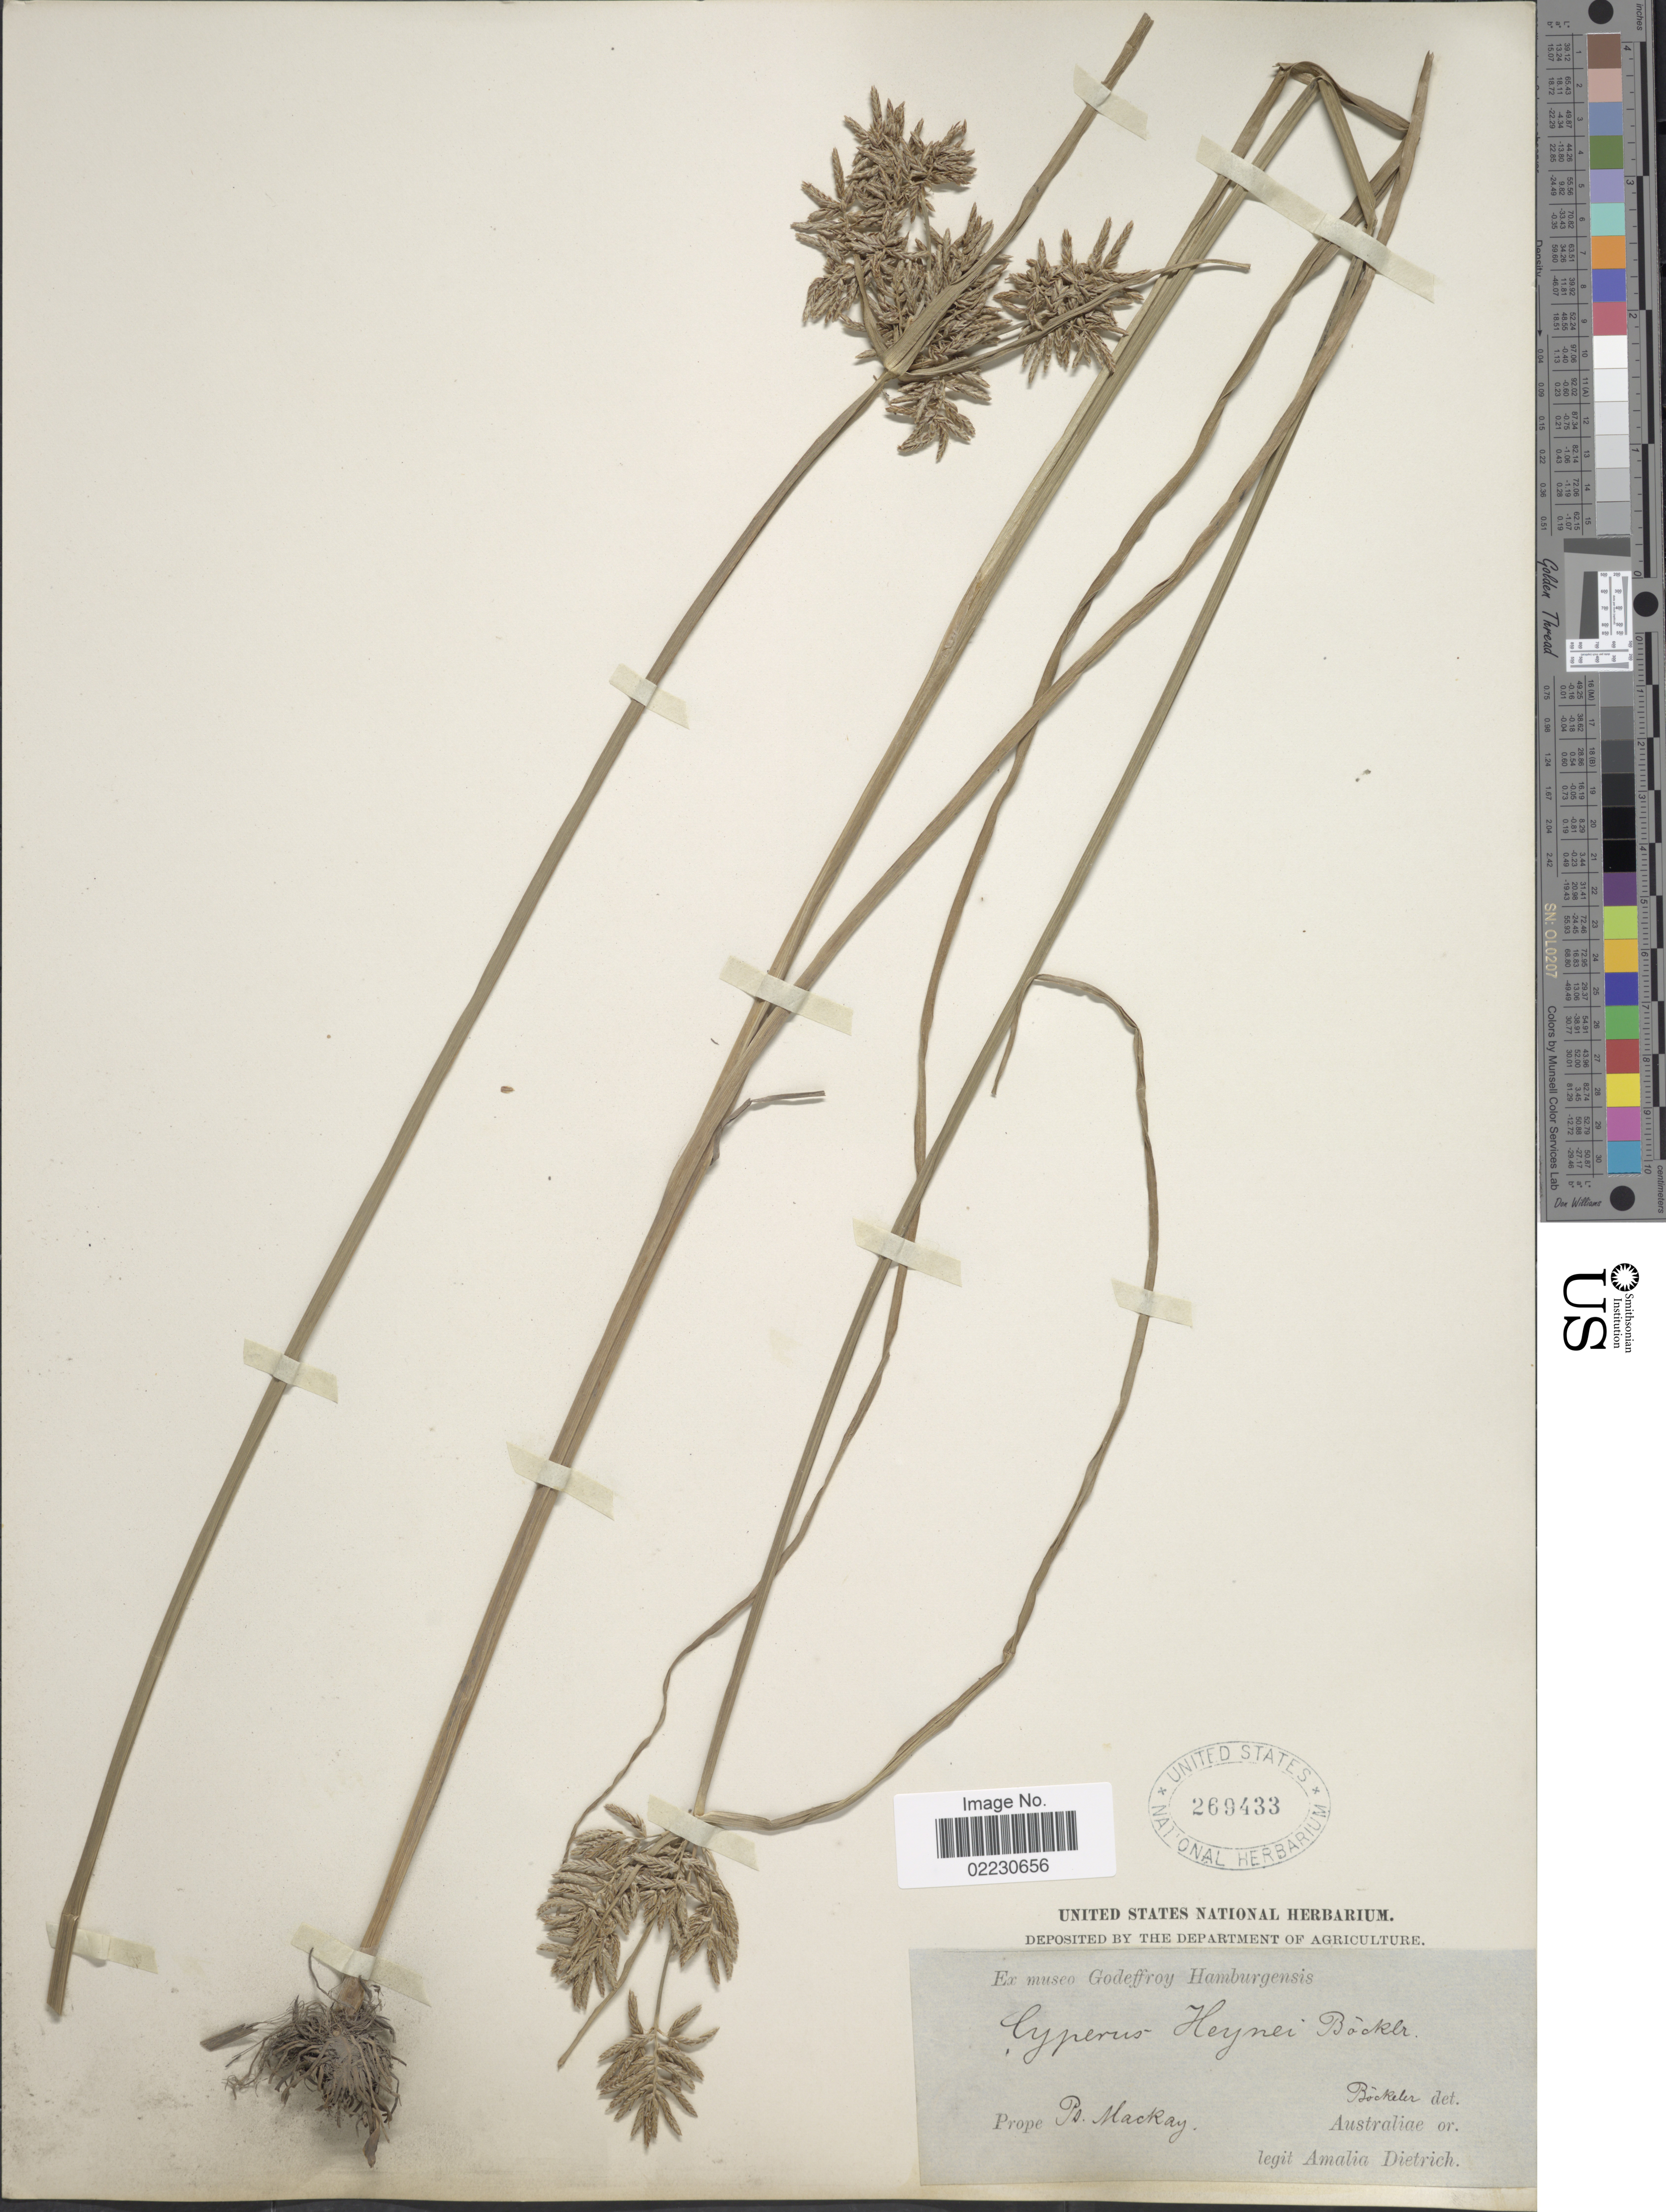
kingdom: Plantae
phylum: Tracheophyta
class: Liliopsida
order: Poales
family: Cyperaceae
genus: Cyperus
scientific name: Cyperus procerus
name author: Rottb.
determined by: Blake, S. T.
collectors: A. Dietrich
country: Australia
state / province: Queensland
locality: Po. Mackay. Australiae or.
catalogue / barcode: US 269433